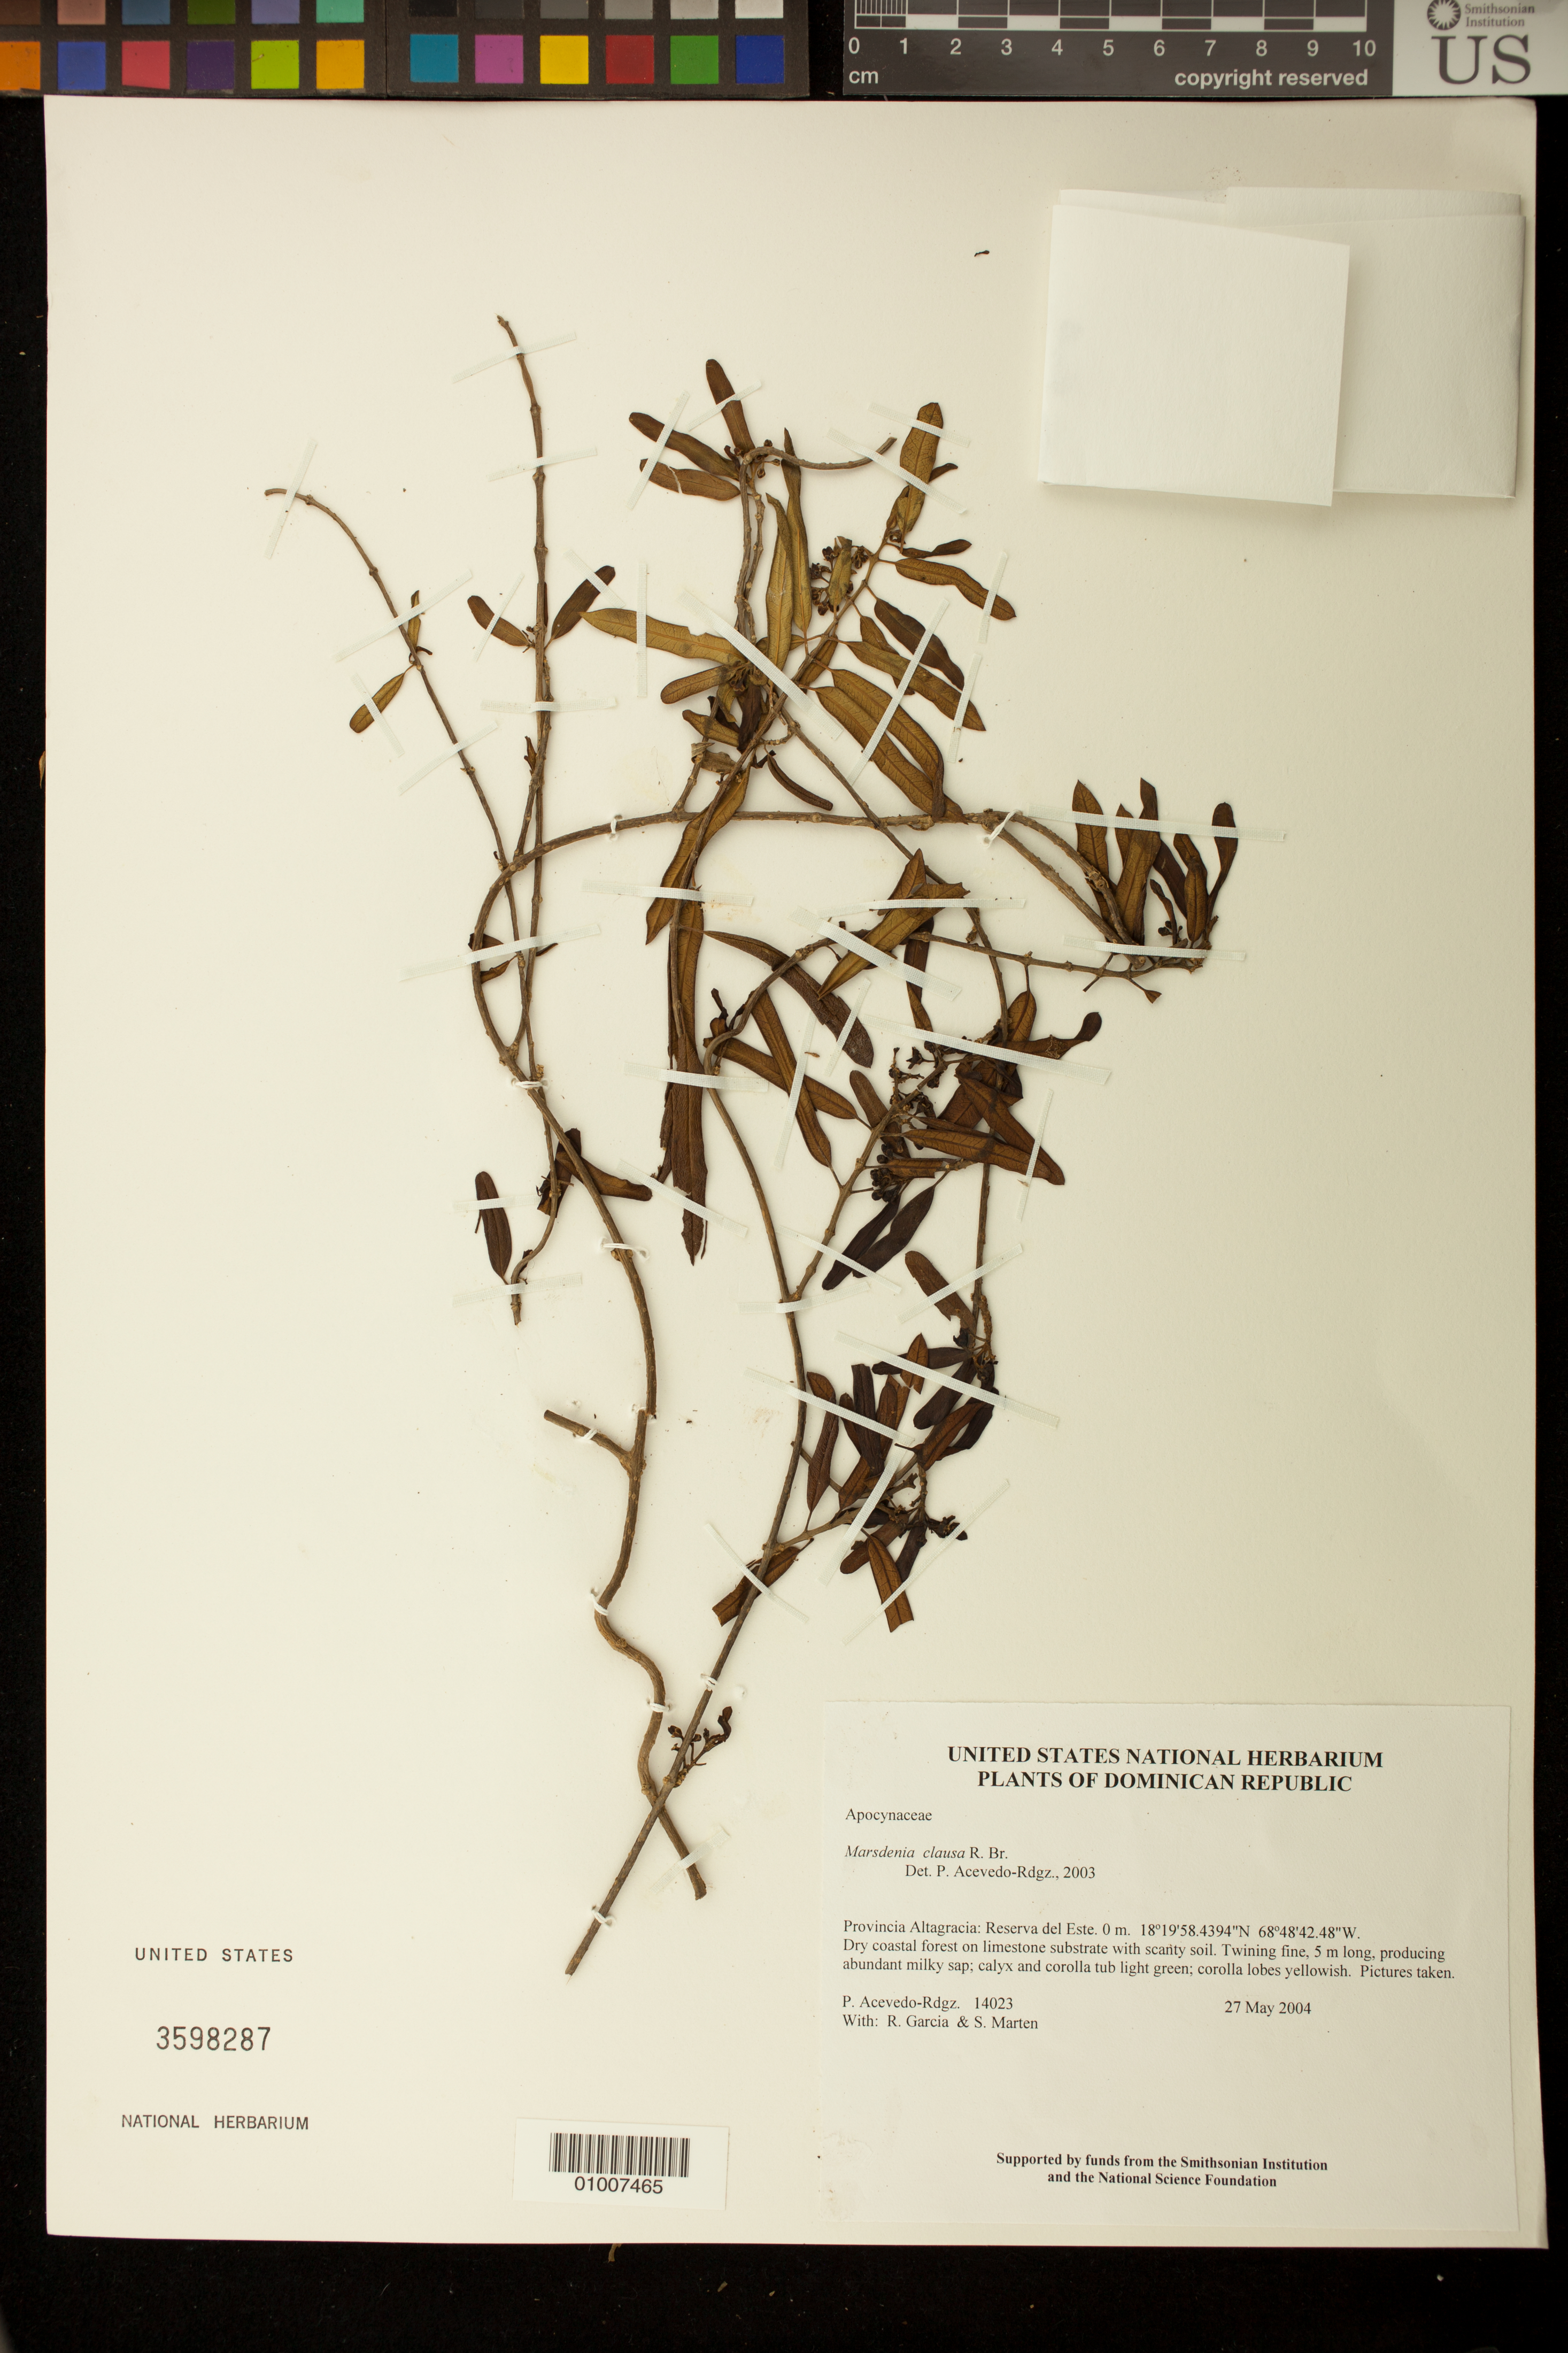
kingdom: Plantae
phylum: Tracheophyta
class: Magnoliopsida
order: Gentianales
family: Apocynaceae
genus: Marsdenia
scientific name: Marsdenia clausa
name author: R. Br.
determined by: Acevedo-Rodríguez, P., (BOT), Smithsonian Institution - National Museum of Natural History (UNITED STATES)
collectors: P. Acevedo-Rodr., R. G. García & S. Marten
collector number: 14023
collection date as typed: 27 May 2004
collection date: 2004-05-27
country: Dominican Republic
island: Hispaniola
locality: Provincia Altagracia: Reserva del Este.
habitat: Dry coastal forest on limestone substrate with scanty soil.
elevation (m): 0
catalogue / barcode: US 3598287